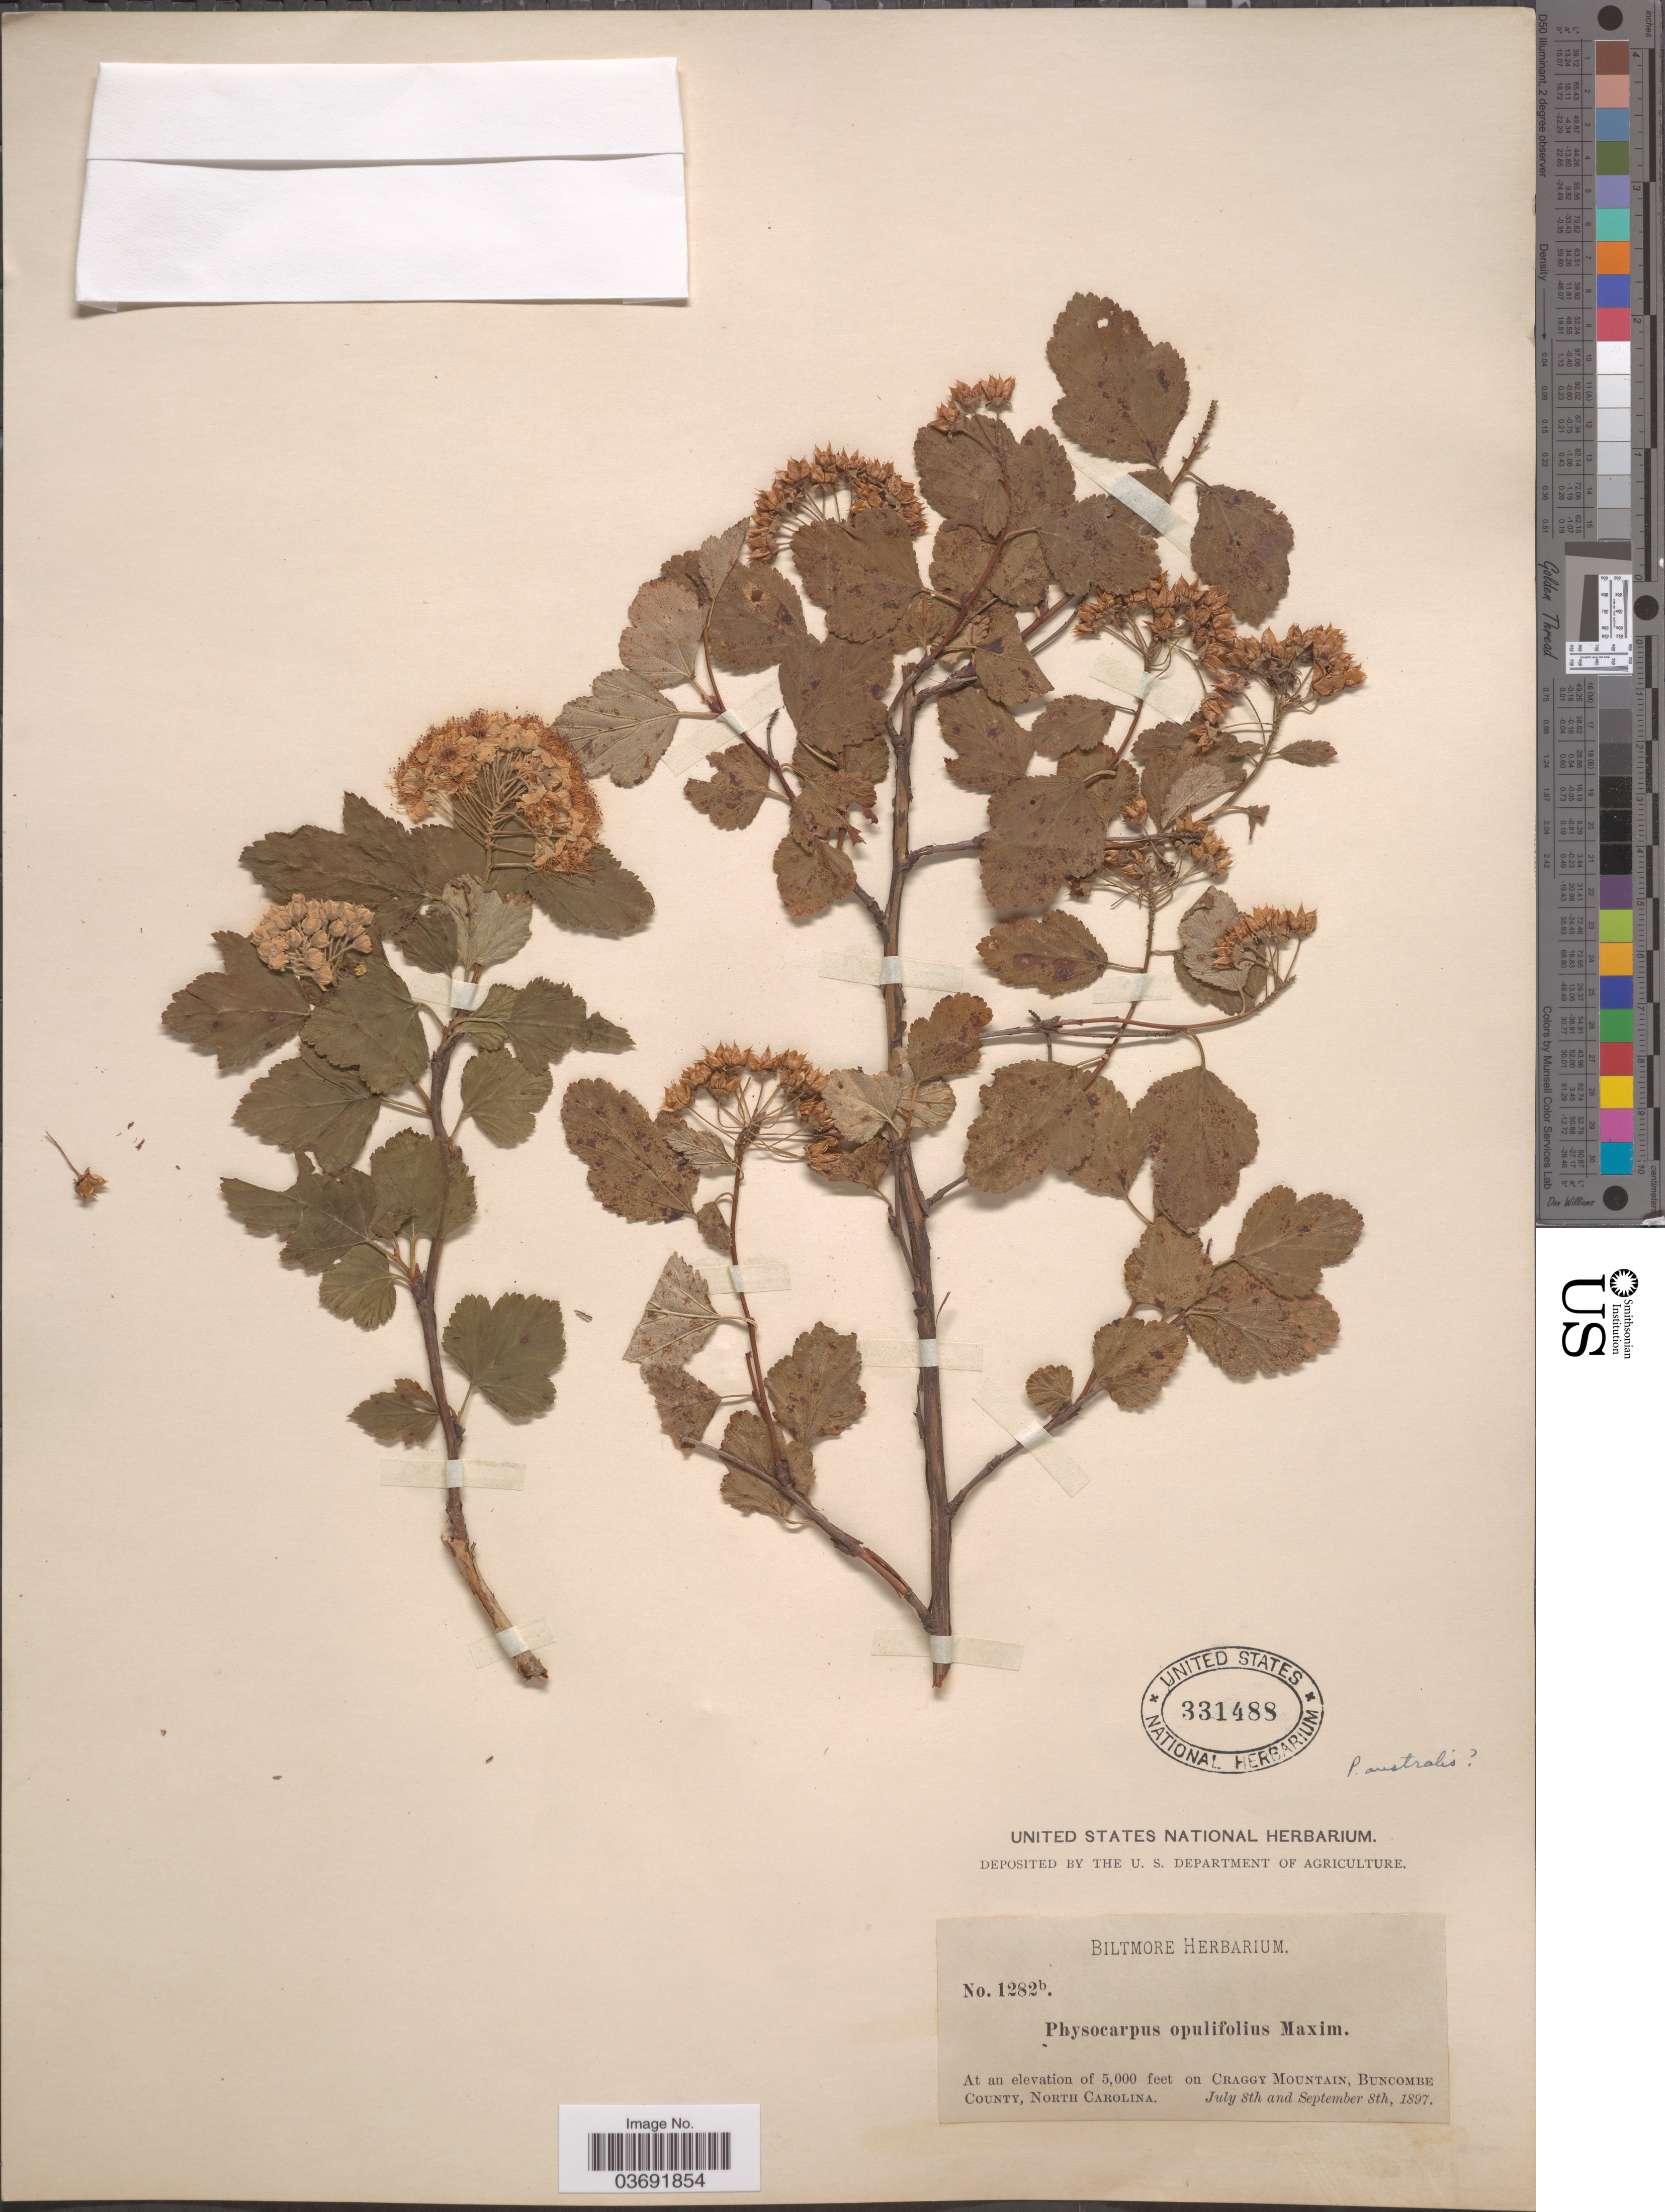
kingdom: Plantae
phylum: Tracheophyta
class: Magnoliopsida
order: Rosales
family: Rosaceae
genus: Physocarpus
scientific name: Physocarpus opulifolius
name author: (L.) Maxim.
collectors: ex herb. Biltmore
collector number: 1282b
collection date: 1897-07-08/1897-09-08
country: United States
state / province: North Carolina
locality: On Craggy Mountain, Buncombe County.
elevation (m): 1524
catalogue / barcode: US 331488